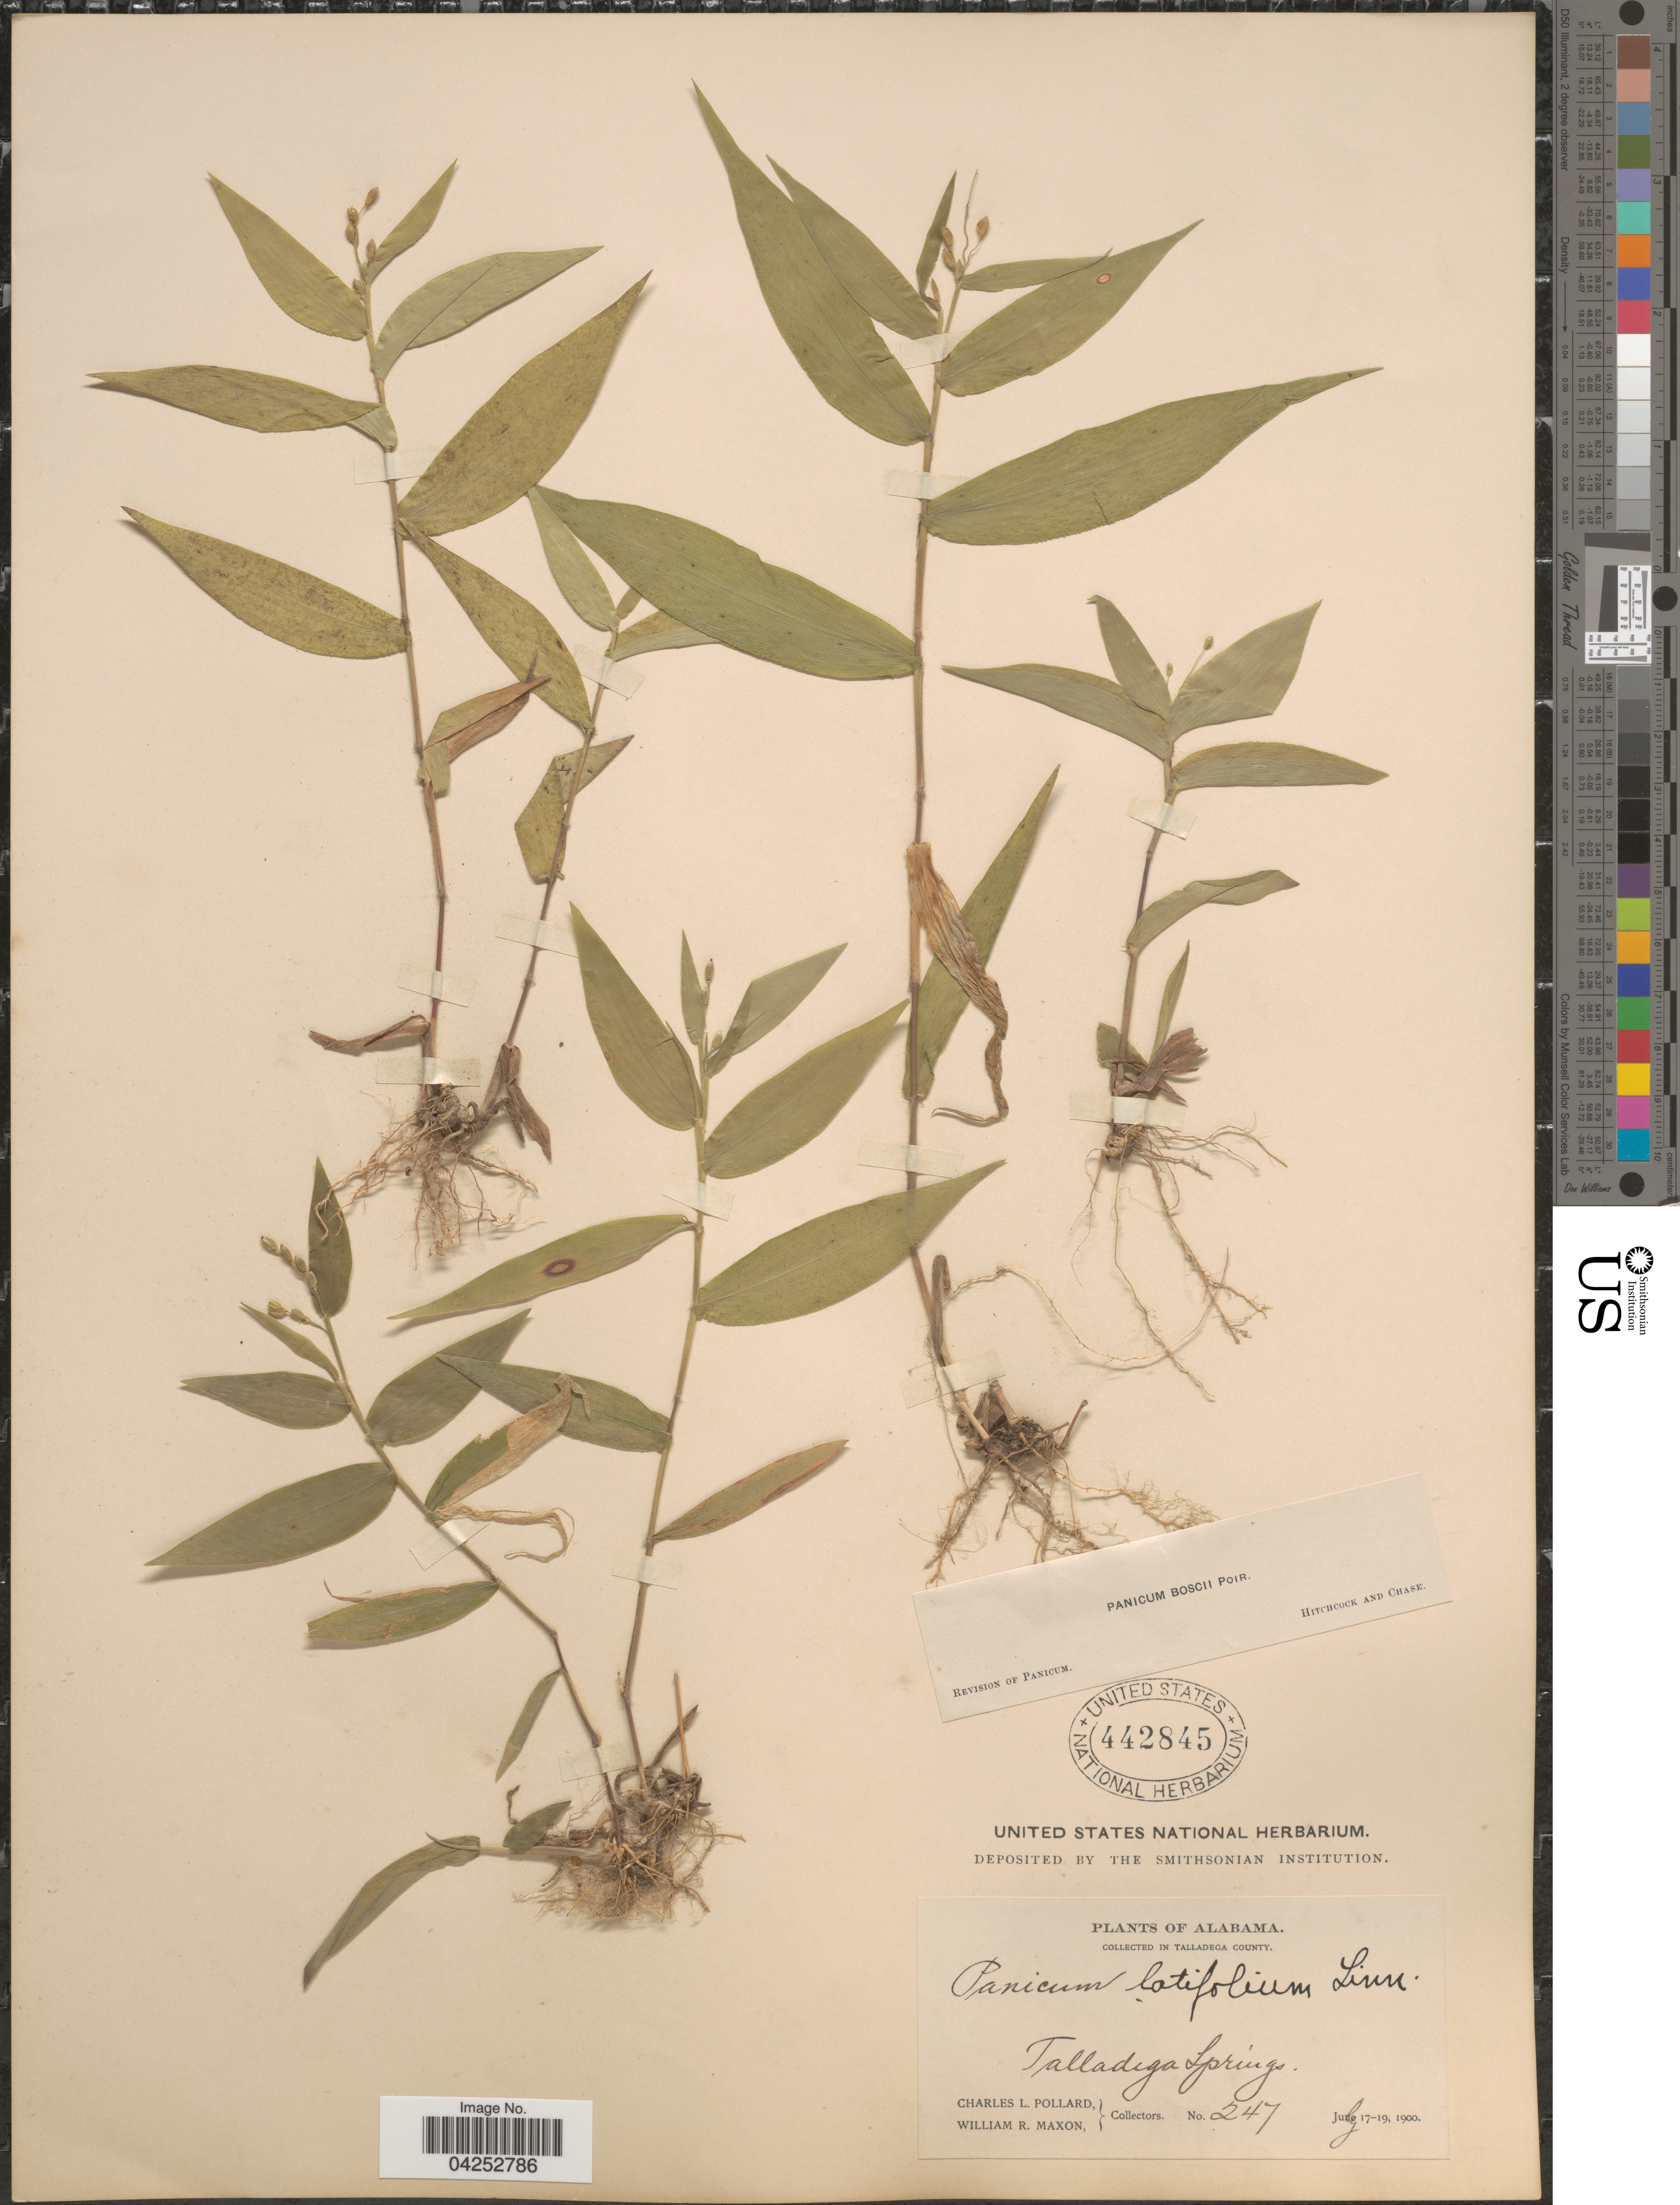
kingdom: Plantae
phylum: Tracheophyta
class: Liliopsida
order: Poales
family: Poaceae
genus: Dichanthelium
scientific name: Dichanthelium boscii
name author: (Poir.) Gould & C.A. Clark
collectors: C. L. Pollard & W. R. Maxon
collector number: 247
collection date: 1900-07-17/1900-07-19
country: United States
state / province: Alabama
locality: In Talladega County. Talladega Springs.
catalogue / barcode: US 442845